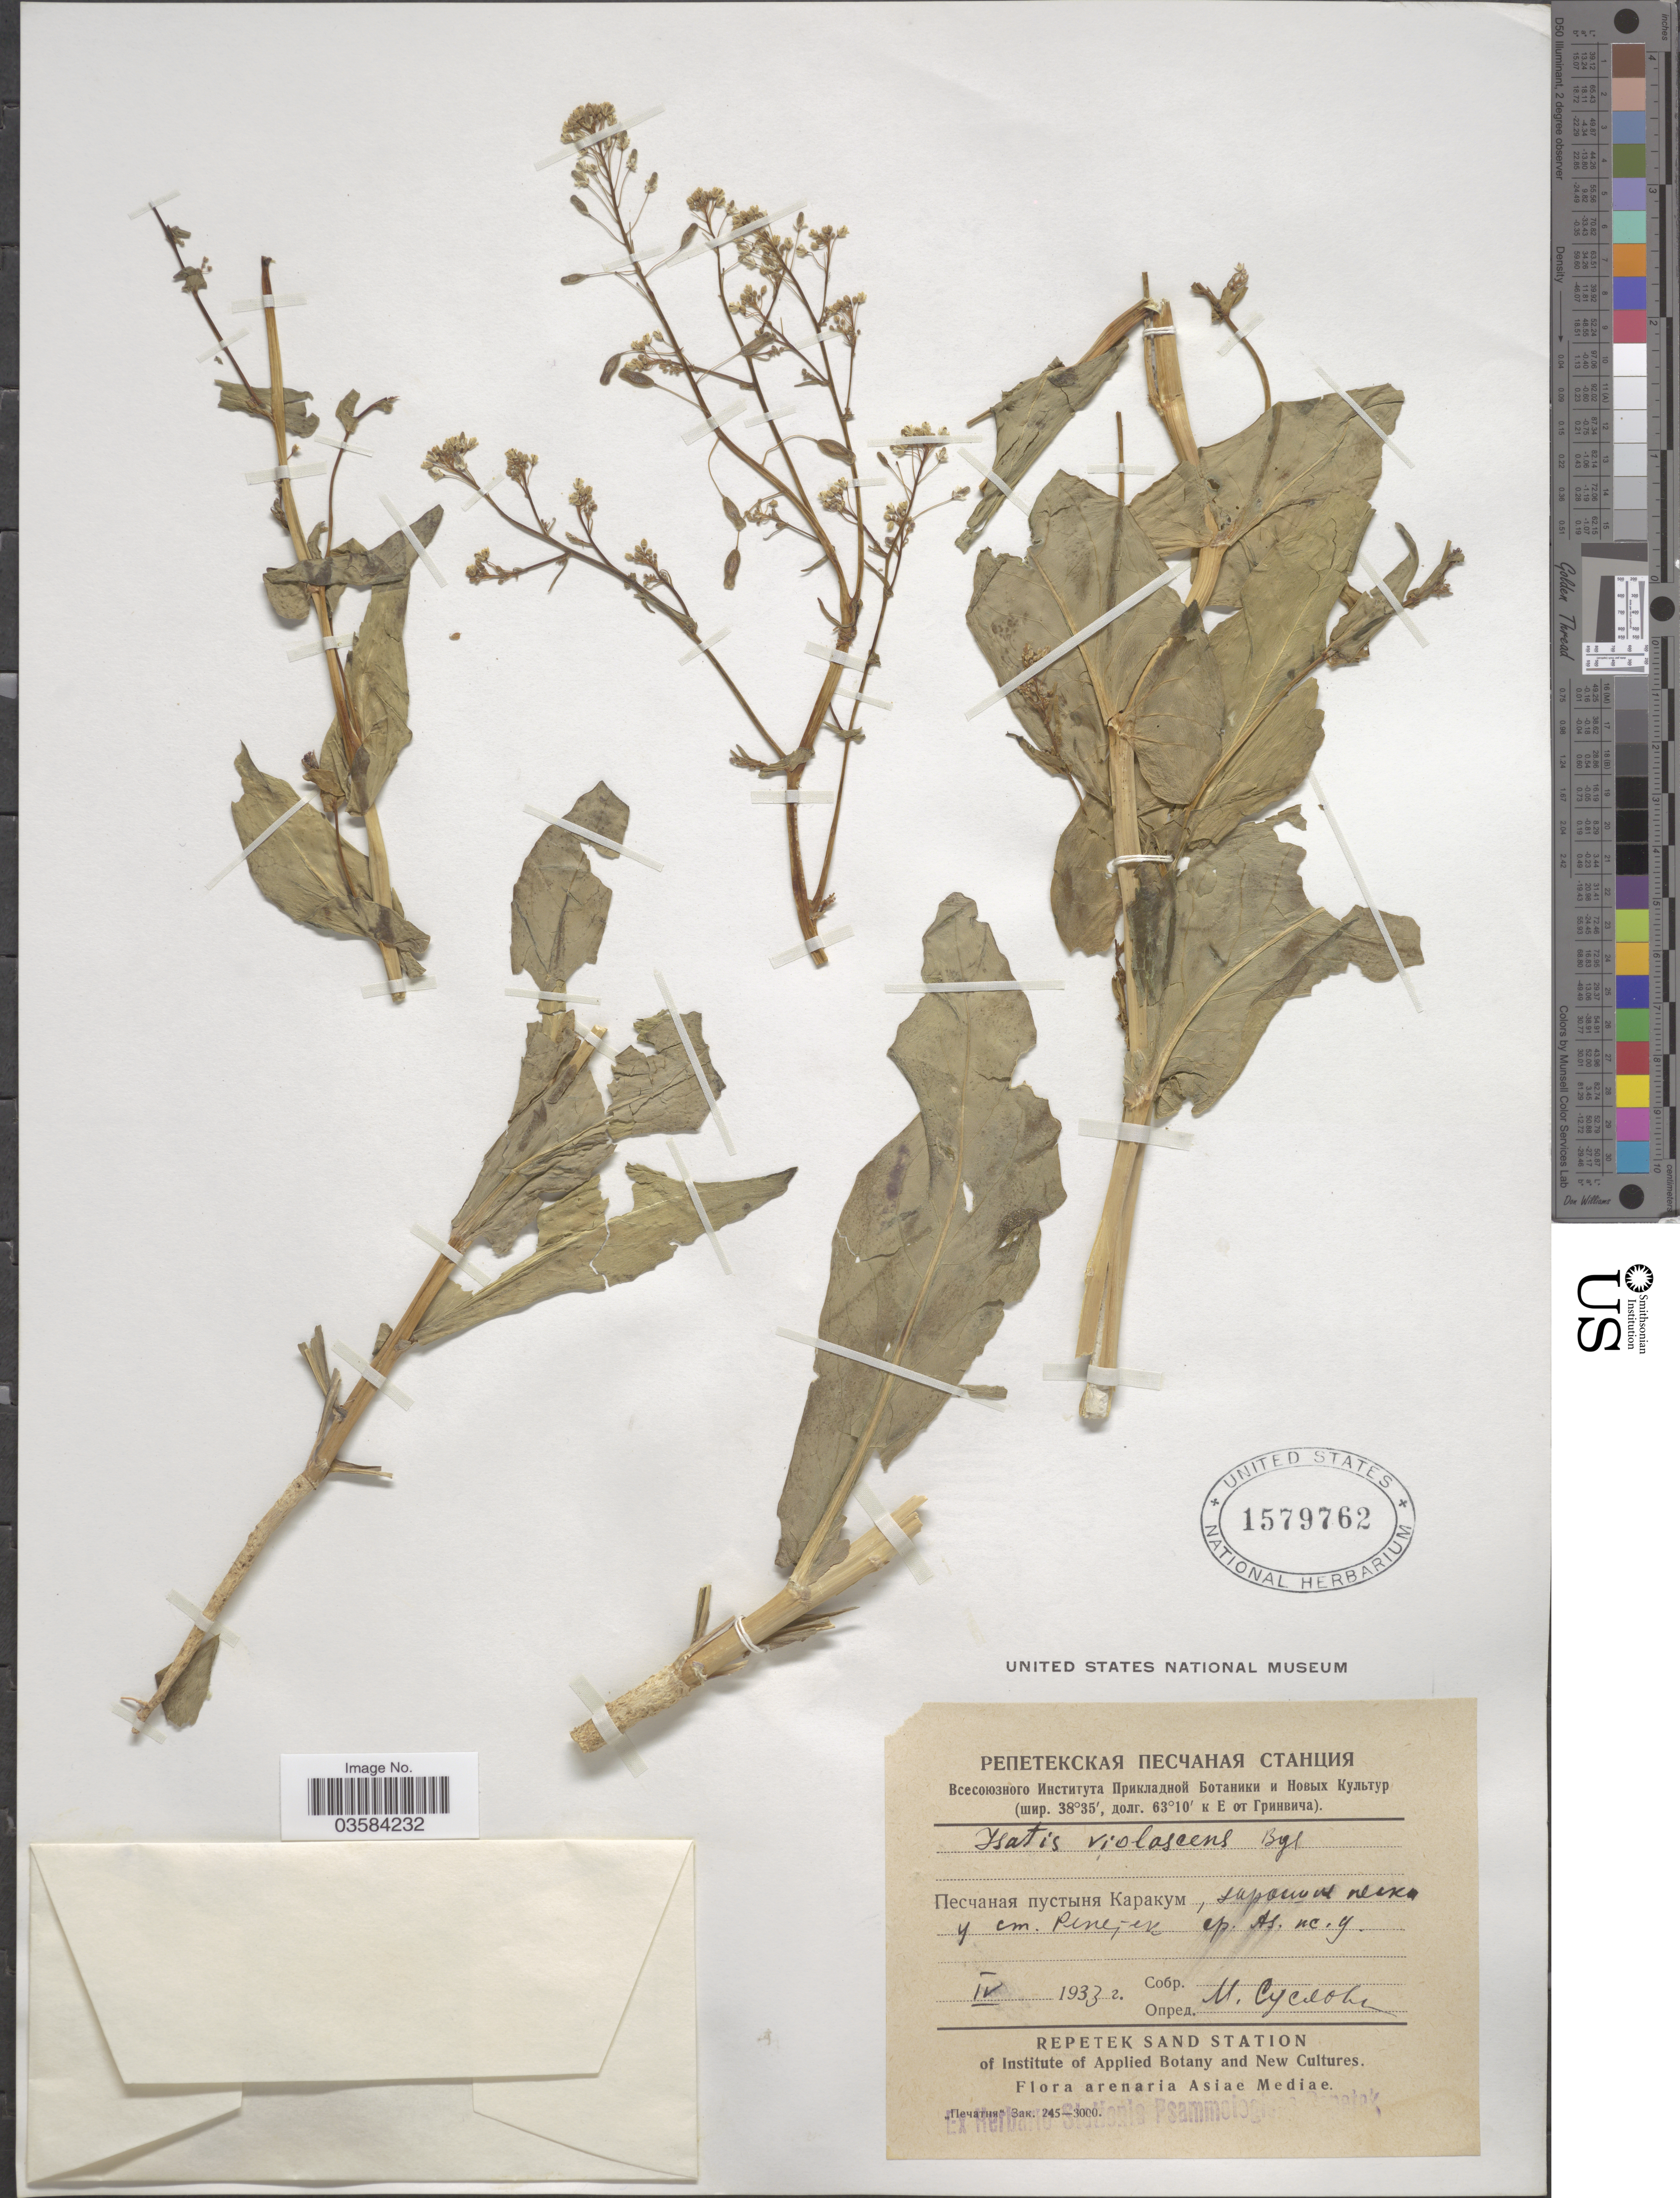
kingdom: Plantae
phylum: Tracheophyta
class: Magnoliopsida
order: Brassicales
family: Brassicaceae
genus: Isatis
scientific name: Isatis emarginata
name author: Kar. & Kir.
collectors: M. Suslova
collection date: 1933-04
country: Turkmenistan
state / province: Lebap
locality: Karakum Desert, near Repetek Station. Arenaria Asiae Mediae.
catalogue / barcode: US 1579762